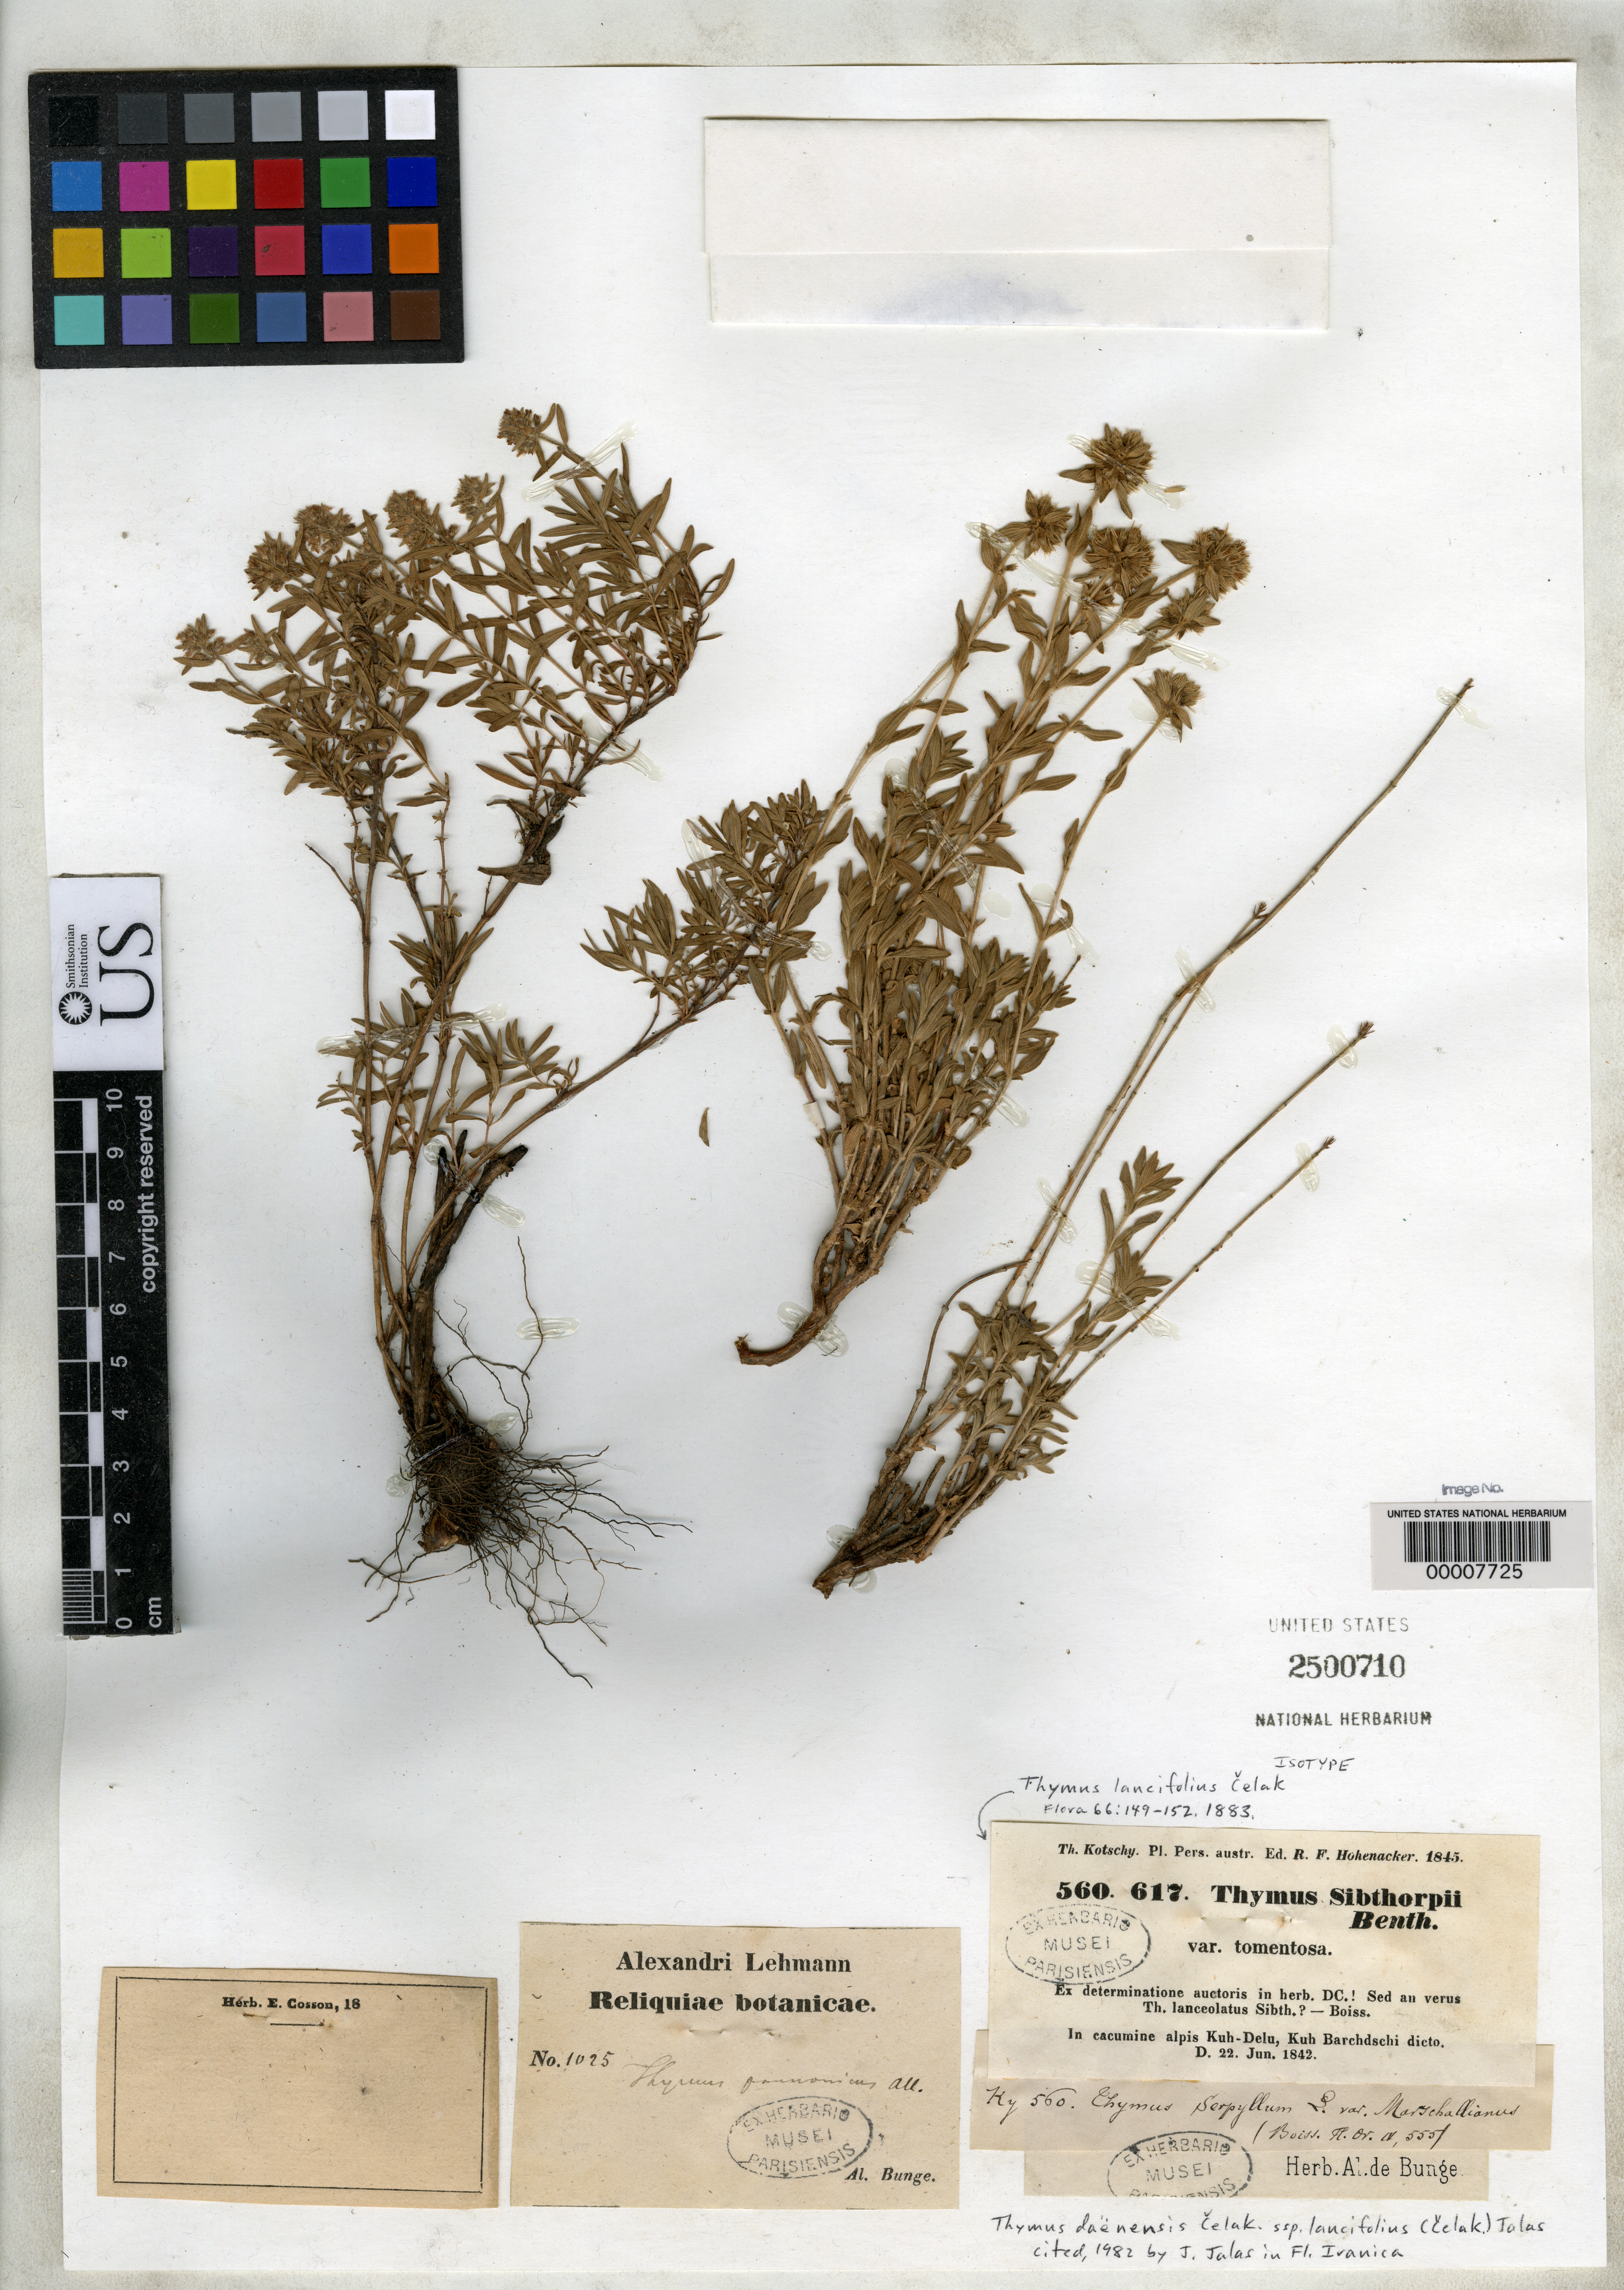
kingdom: Plantae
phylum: Tracheophyta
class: Magnoliopsida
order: Lamiales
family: Lamiaceae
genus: Thymus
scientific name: Thymus lancifolius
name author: Čelak.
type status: Isotype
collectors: A. Bunge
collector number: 1025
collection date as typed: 22 Jun 1842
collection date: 1842-06-22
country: Iran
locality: Kuh-delu, Kuh Barchdschi.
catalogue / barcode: US 2500710